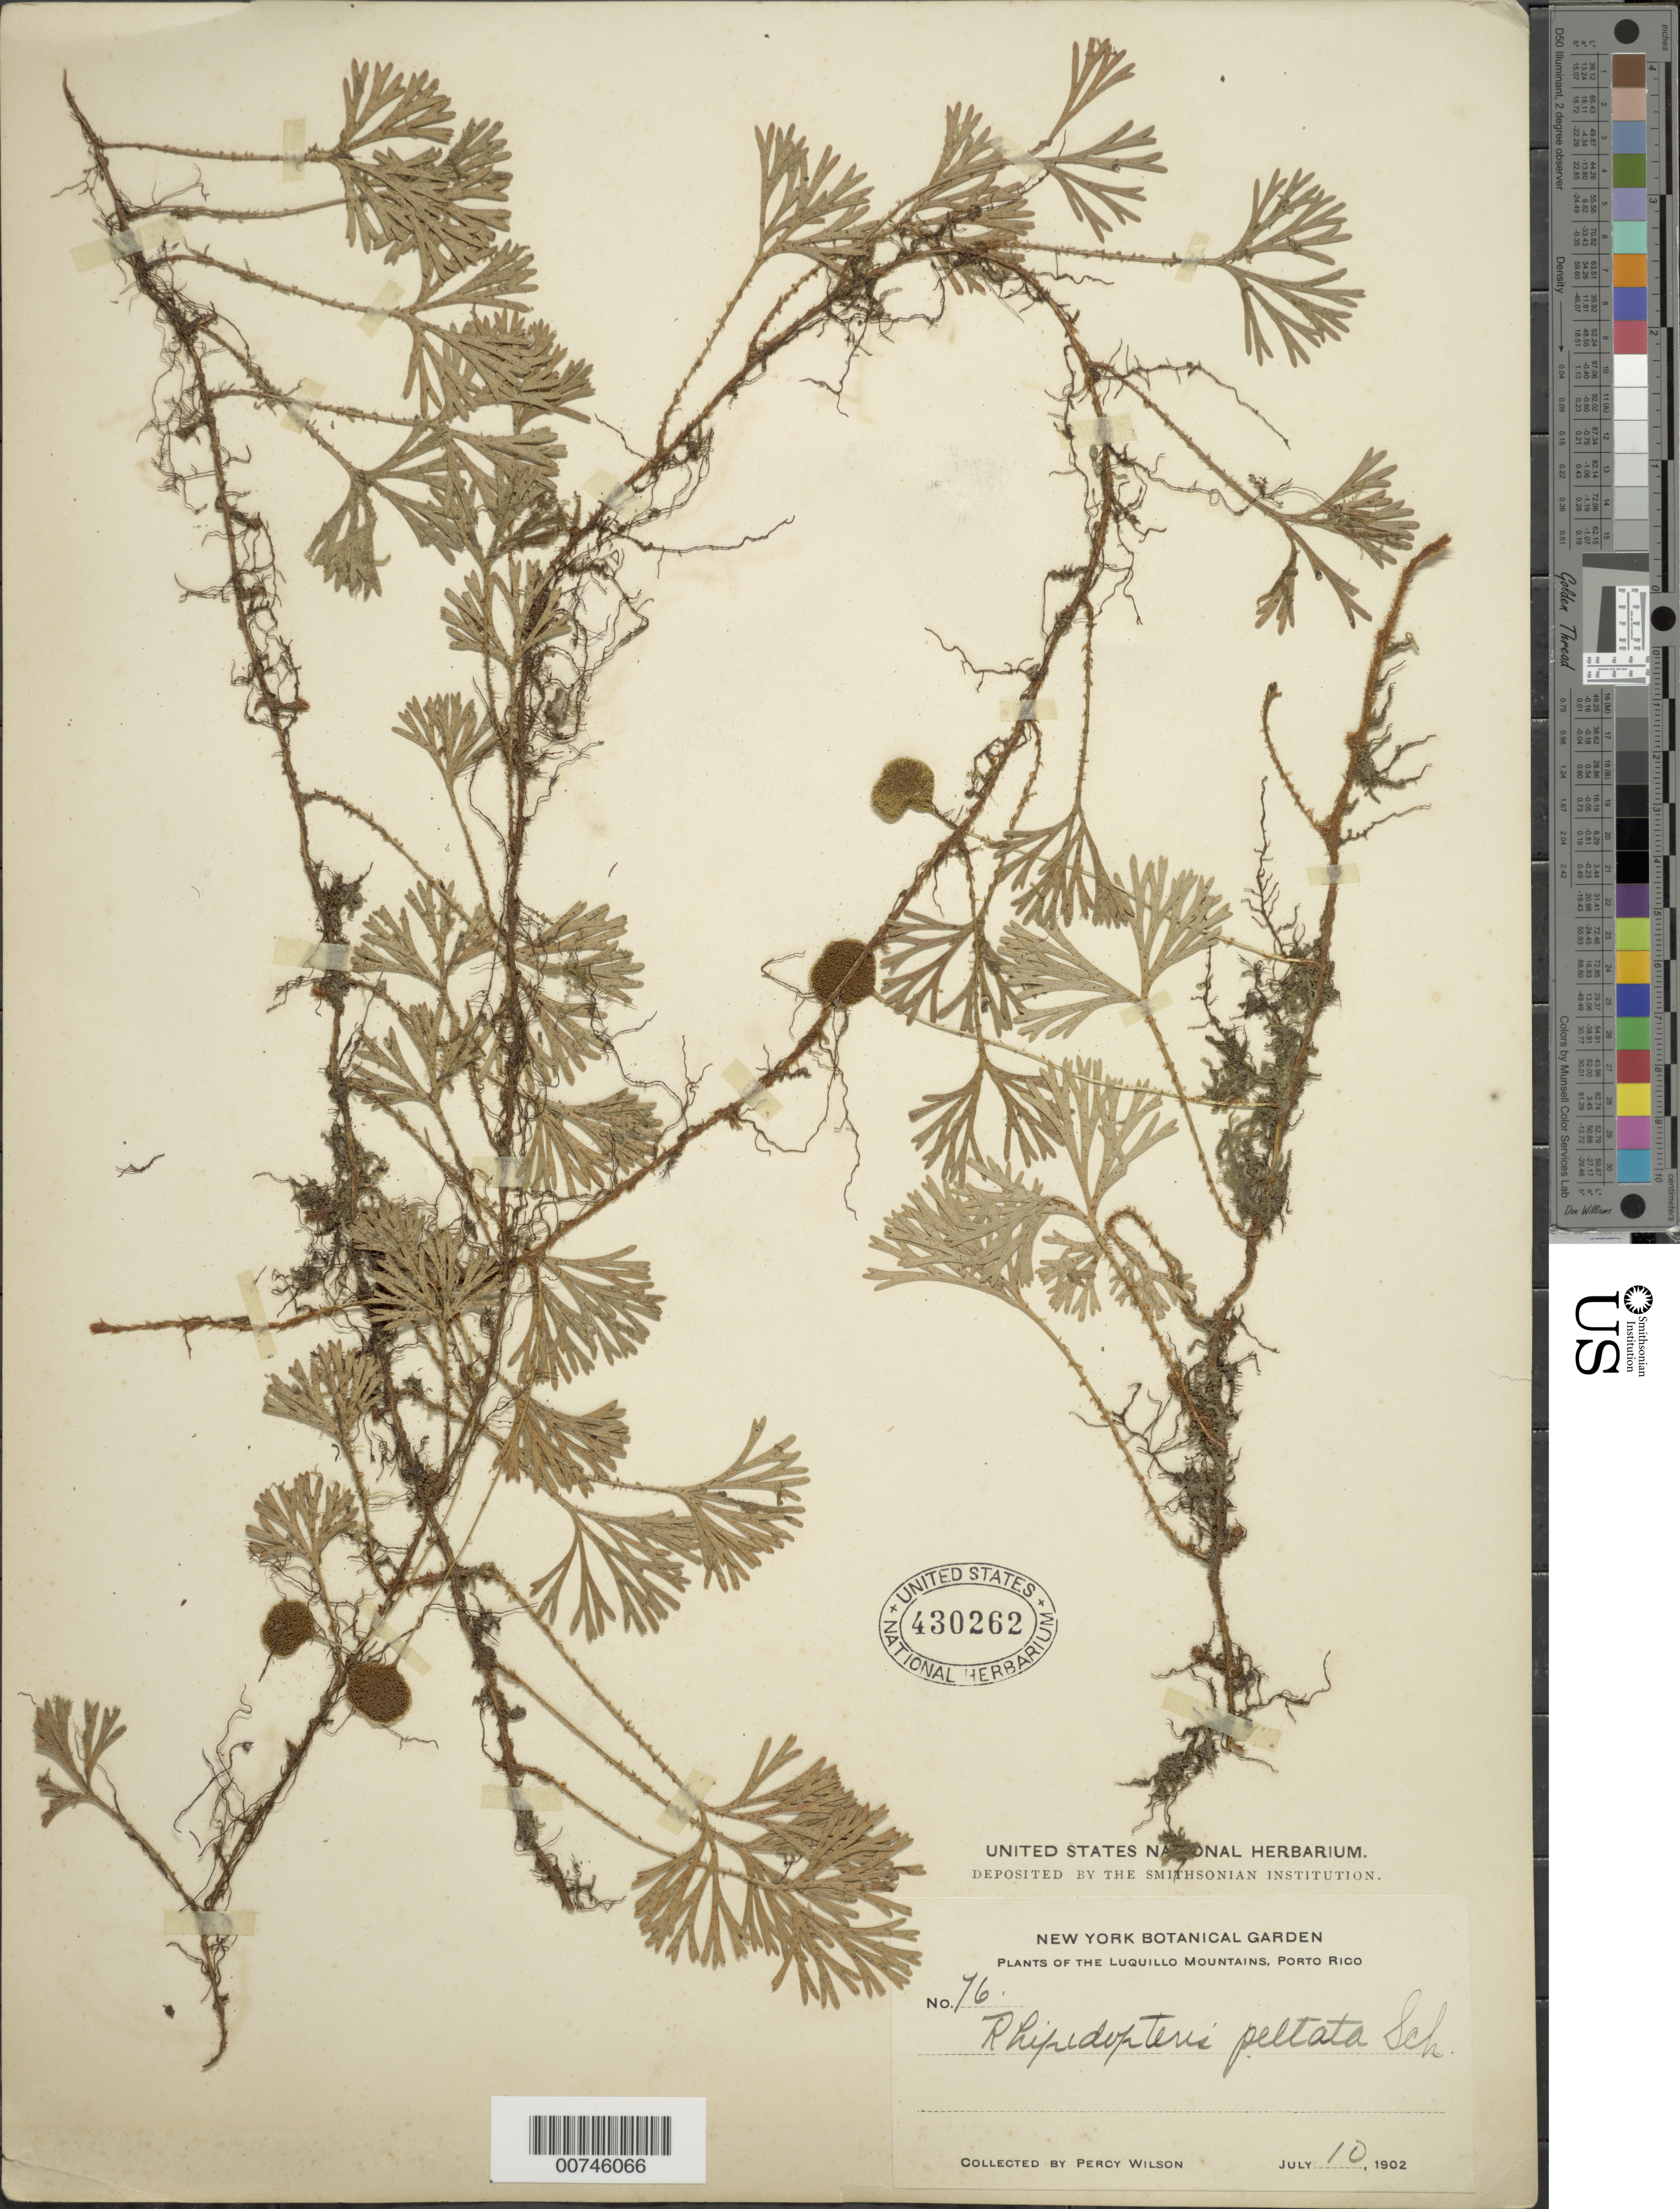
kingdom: Plantae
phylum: Tracheophyta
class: Polypodiopsida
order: Polypodiales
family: Dryopteridaceae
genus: Elaphoglossum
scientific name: Elaphoglossum peltatum f. peltatum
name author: (Sw.) Urb.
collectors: P. Wilson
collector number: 76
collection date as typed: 10 Jul 1902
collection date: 1902-07-10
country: Puerto Rico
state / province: Luquillo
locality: Luquillo Mountains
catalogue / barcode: US 430262